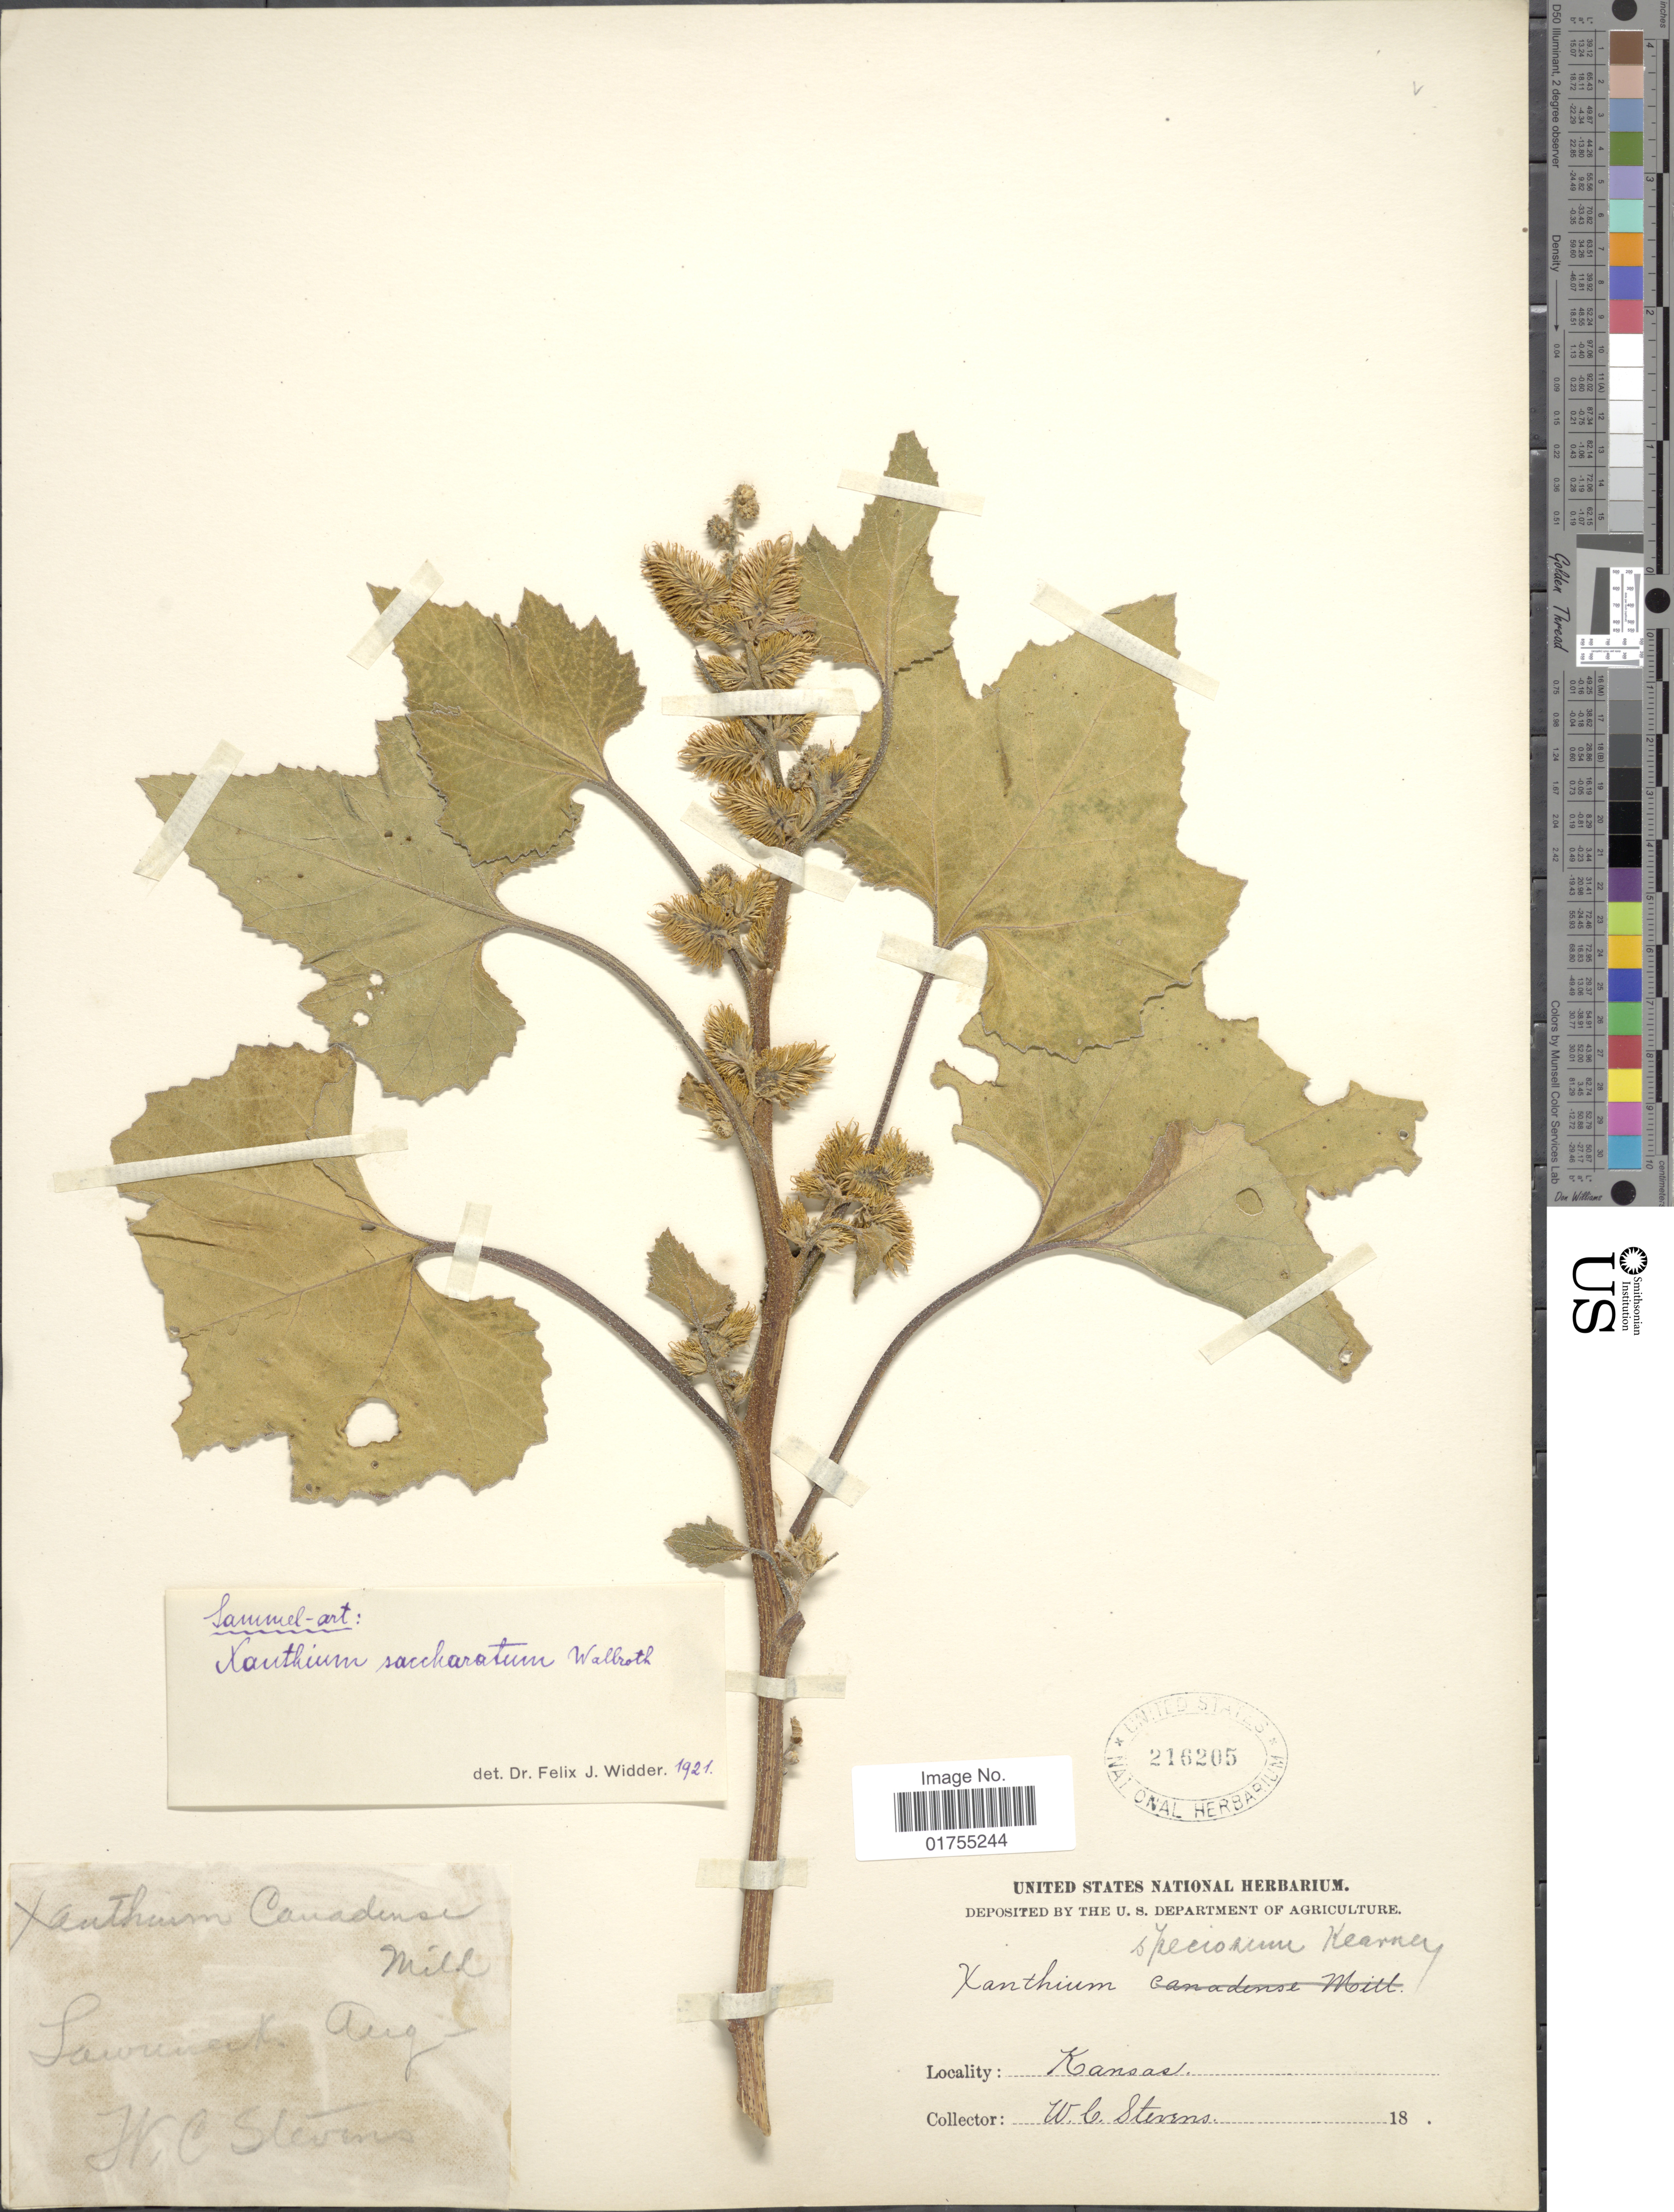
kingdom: Plantae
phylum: Tracheophyta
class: Magnoliopsida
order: Asterales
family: Asteraceae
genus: Xanthium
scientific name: Xanthium strumarium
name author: L.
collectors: W. C. Stevens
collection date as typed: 18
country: United States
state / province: Kansas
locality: Lawrence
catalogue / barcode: US 216205